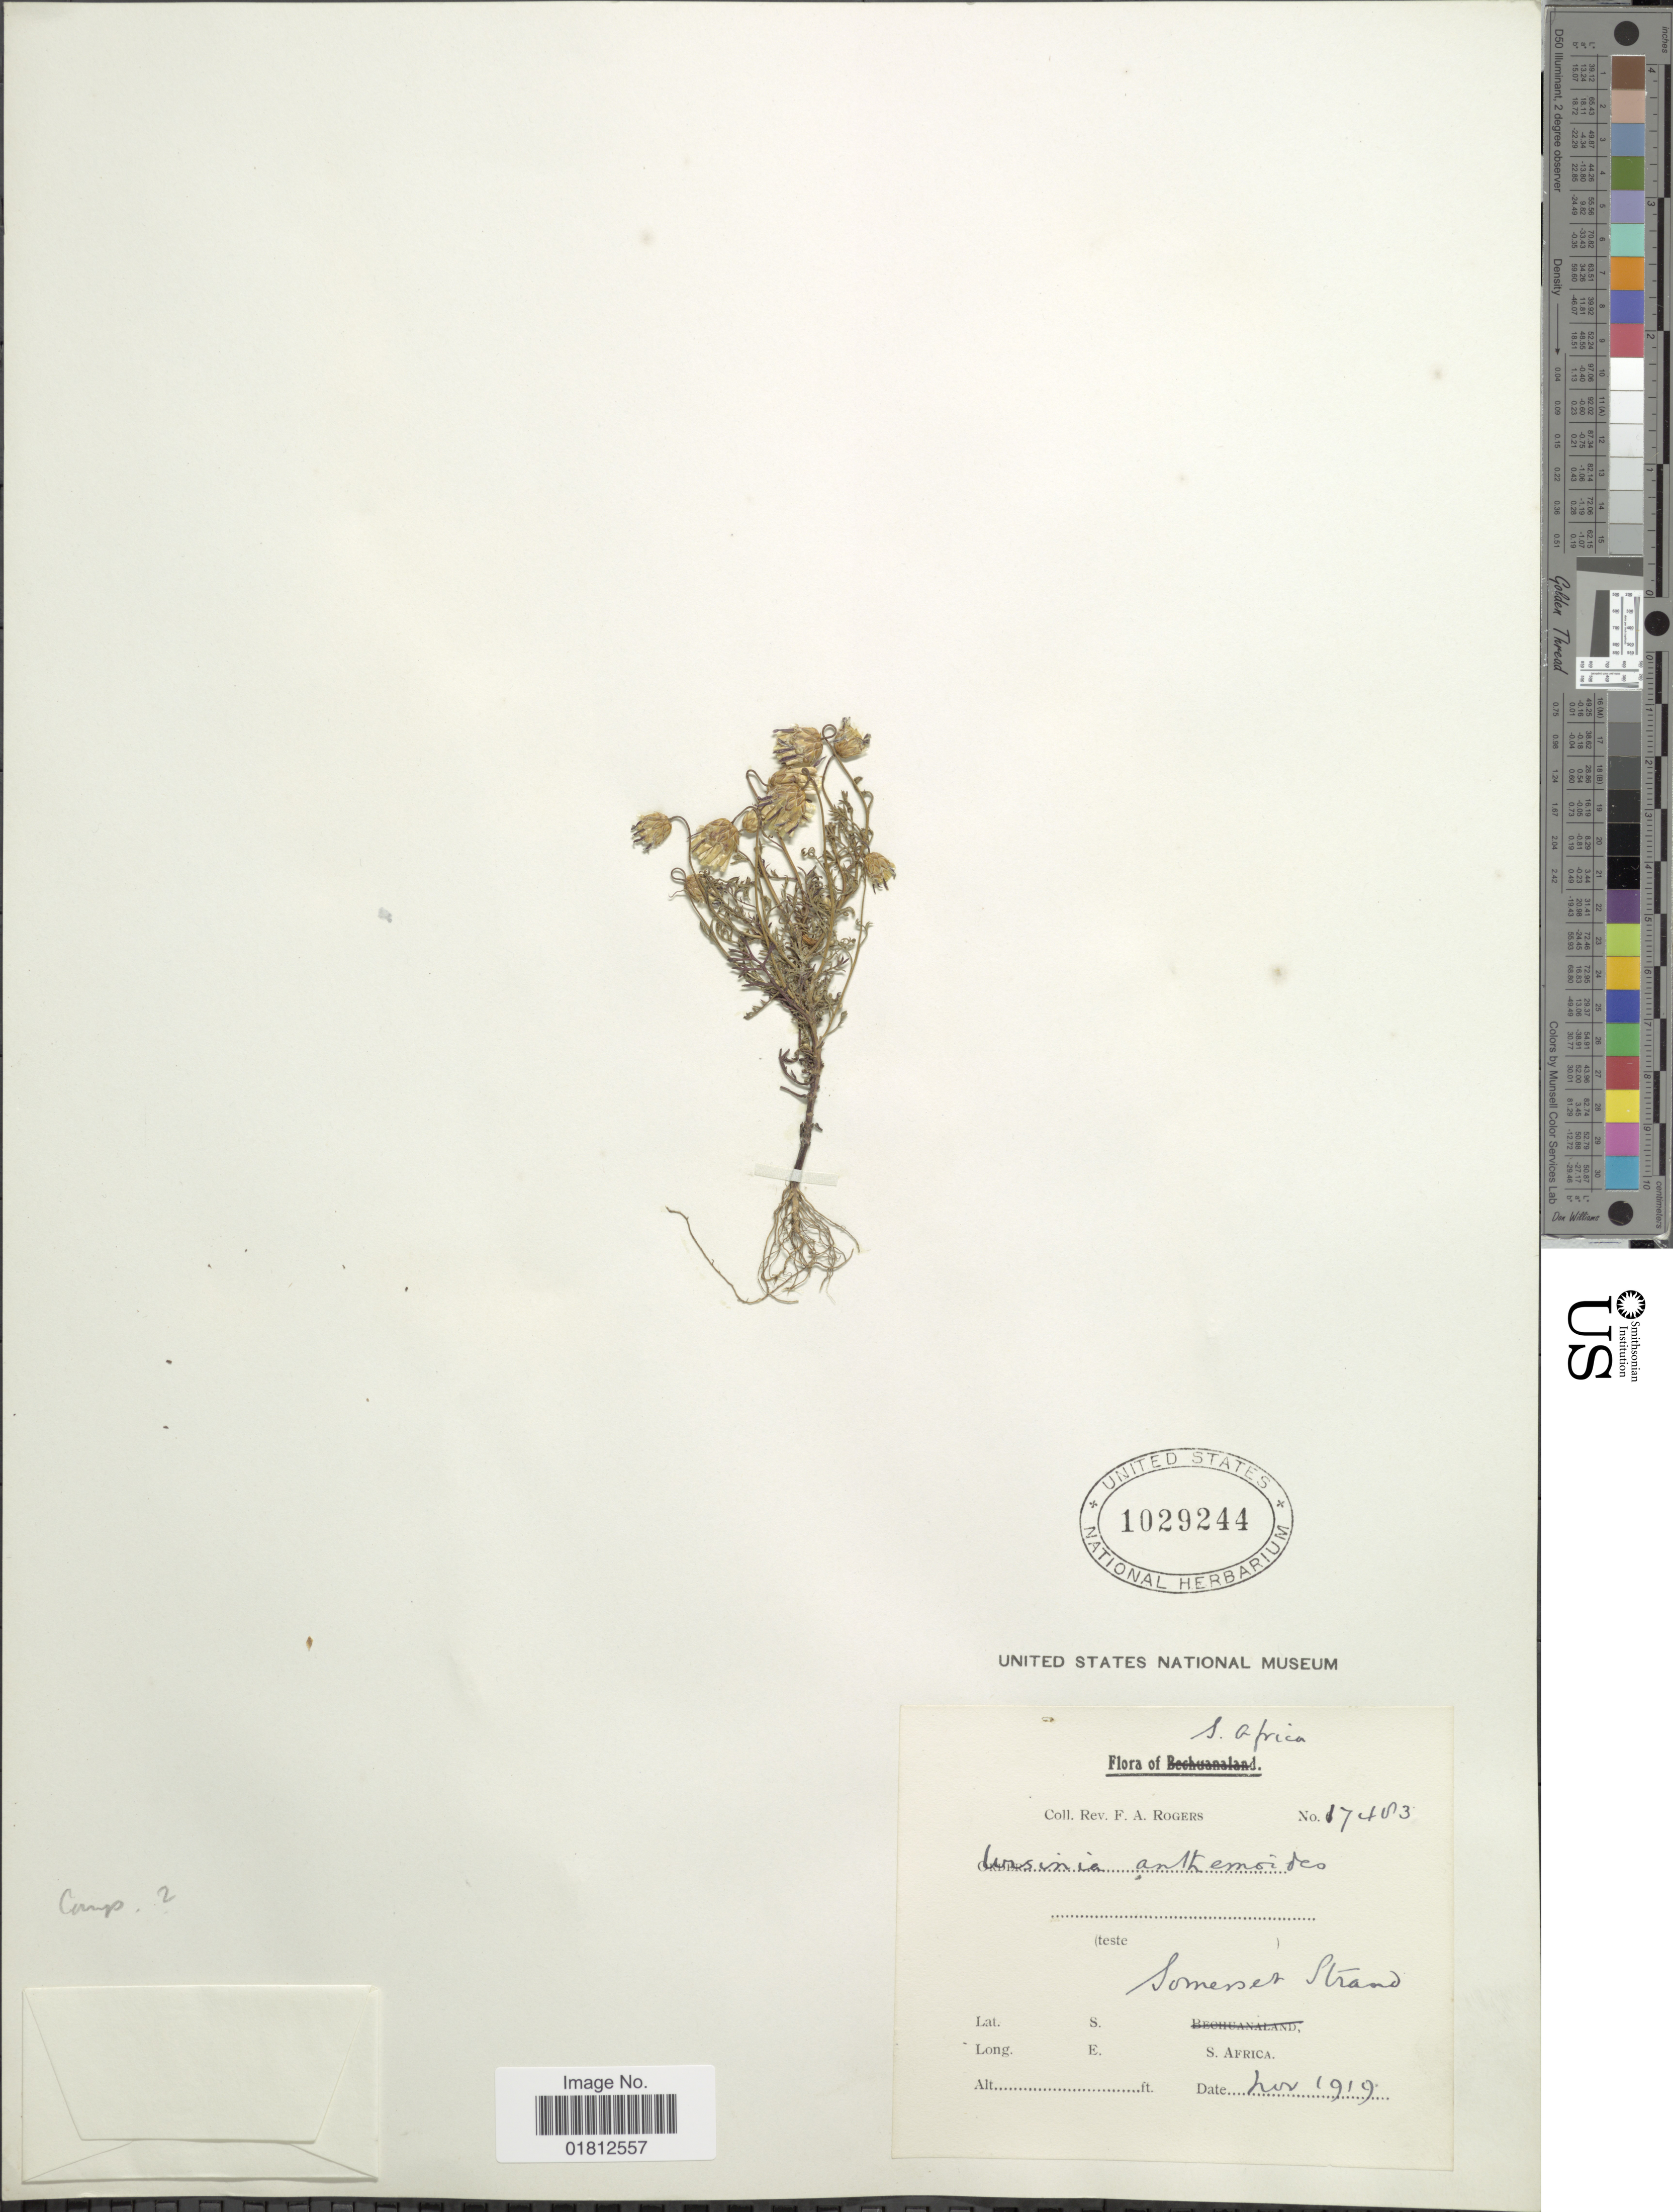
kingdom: Plantae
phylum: Tracheophyta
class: Magnoliopsida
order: Asterales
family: Asteraceae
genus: Ursinia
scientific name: Ursinia anthemoides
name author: (L.) Poir.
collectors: F. A. Rogers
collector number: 17483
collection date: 1919-11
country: South Africa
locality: Someset Strand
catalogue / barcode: US 1029244